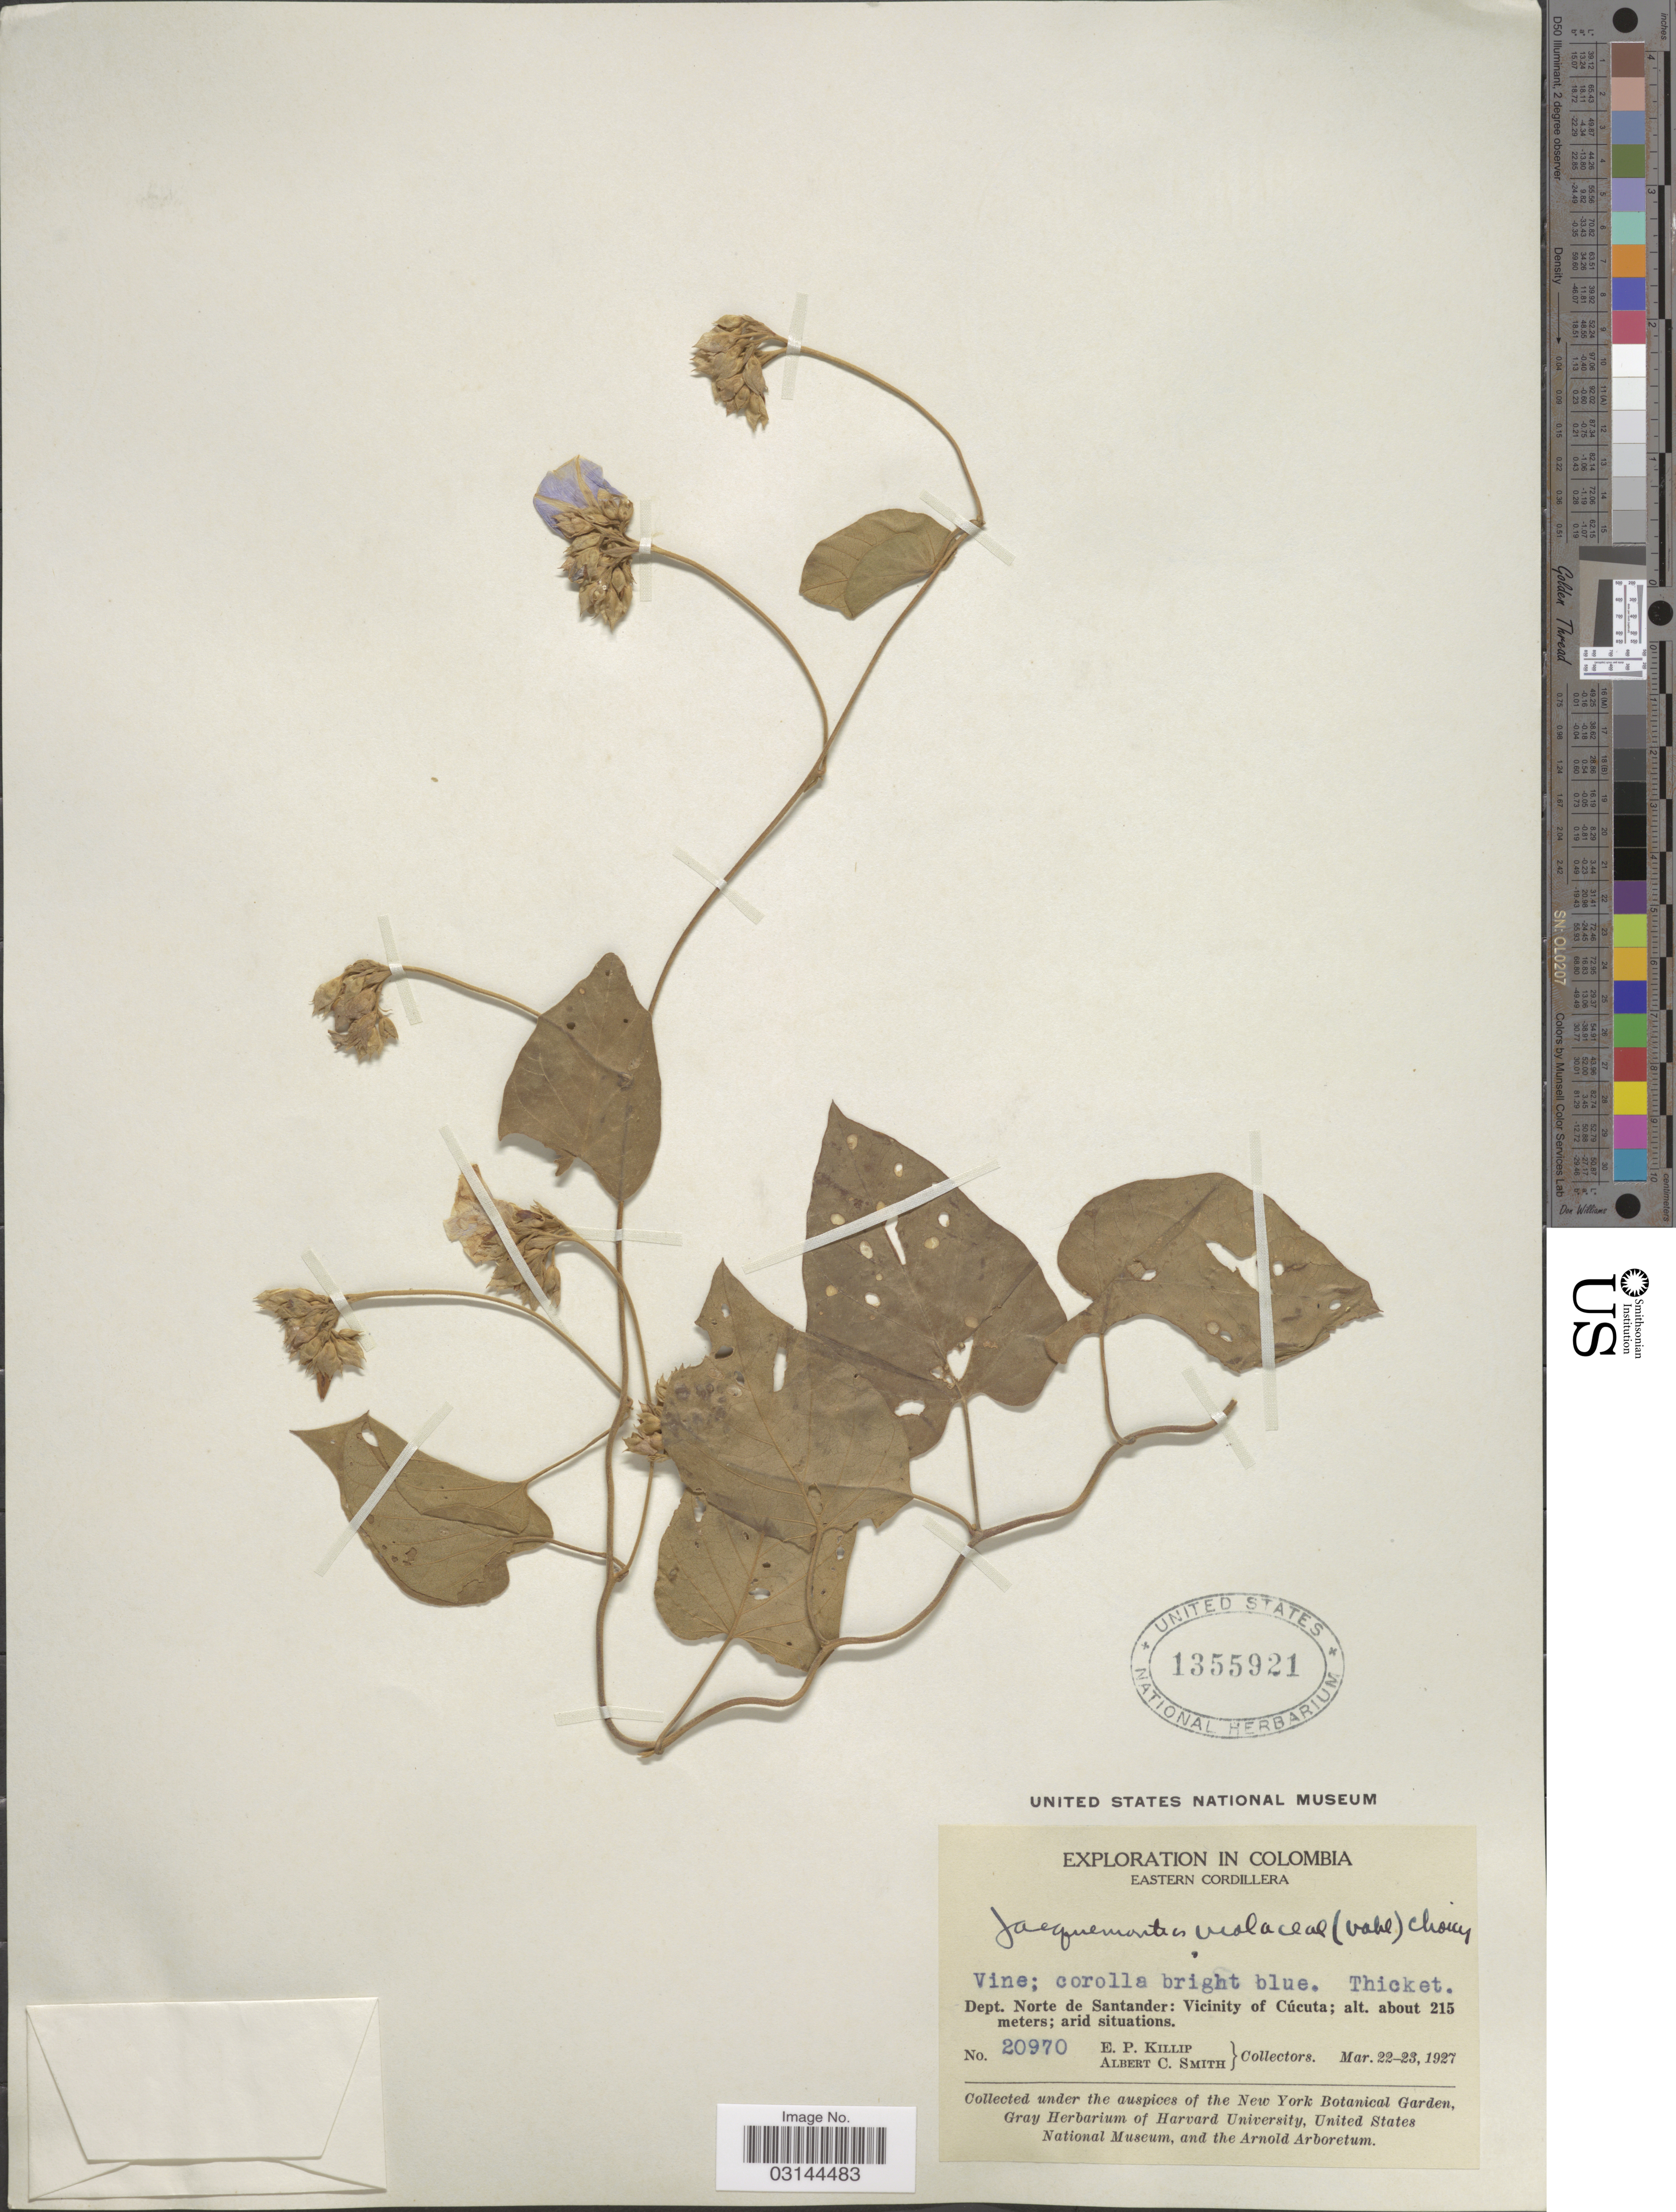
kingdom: Plantae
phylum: Tracheophyta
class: Magnoliopsida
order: Solanales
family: Convolvulaceae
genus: Jacquemontia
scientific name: Jacquemontia violacea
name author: Choisy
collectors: E. P. Killip & A. C. Smith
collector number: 20970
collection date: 1927-03-22/1927-03-23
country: Colombia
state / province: Norte de Santander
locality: Eastern Cordillera. Dept. Norte de Santander: Vicinity of Cúcute.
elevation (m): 215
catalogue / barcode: US 1355921